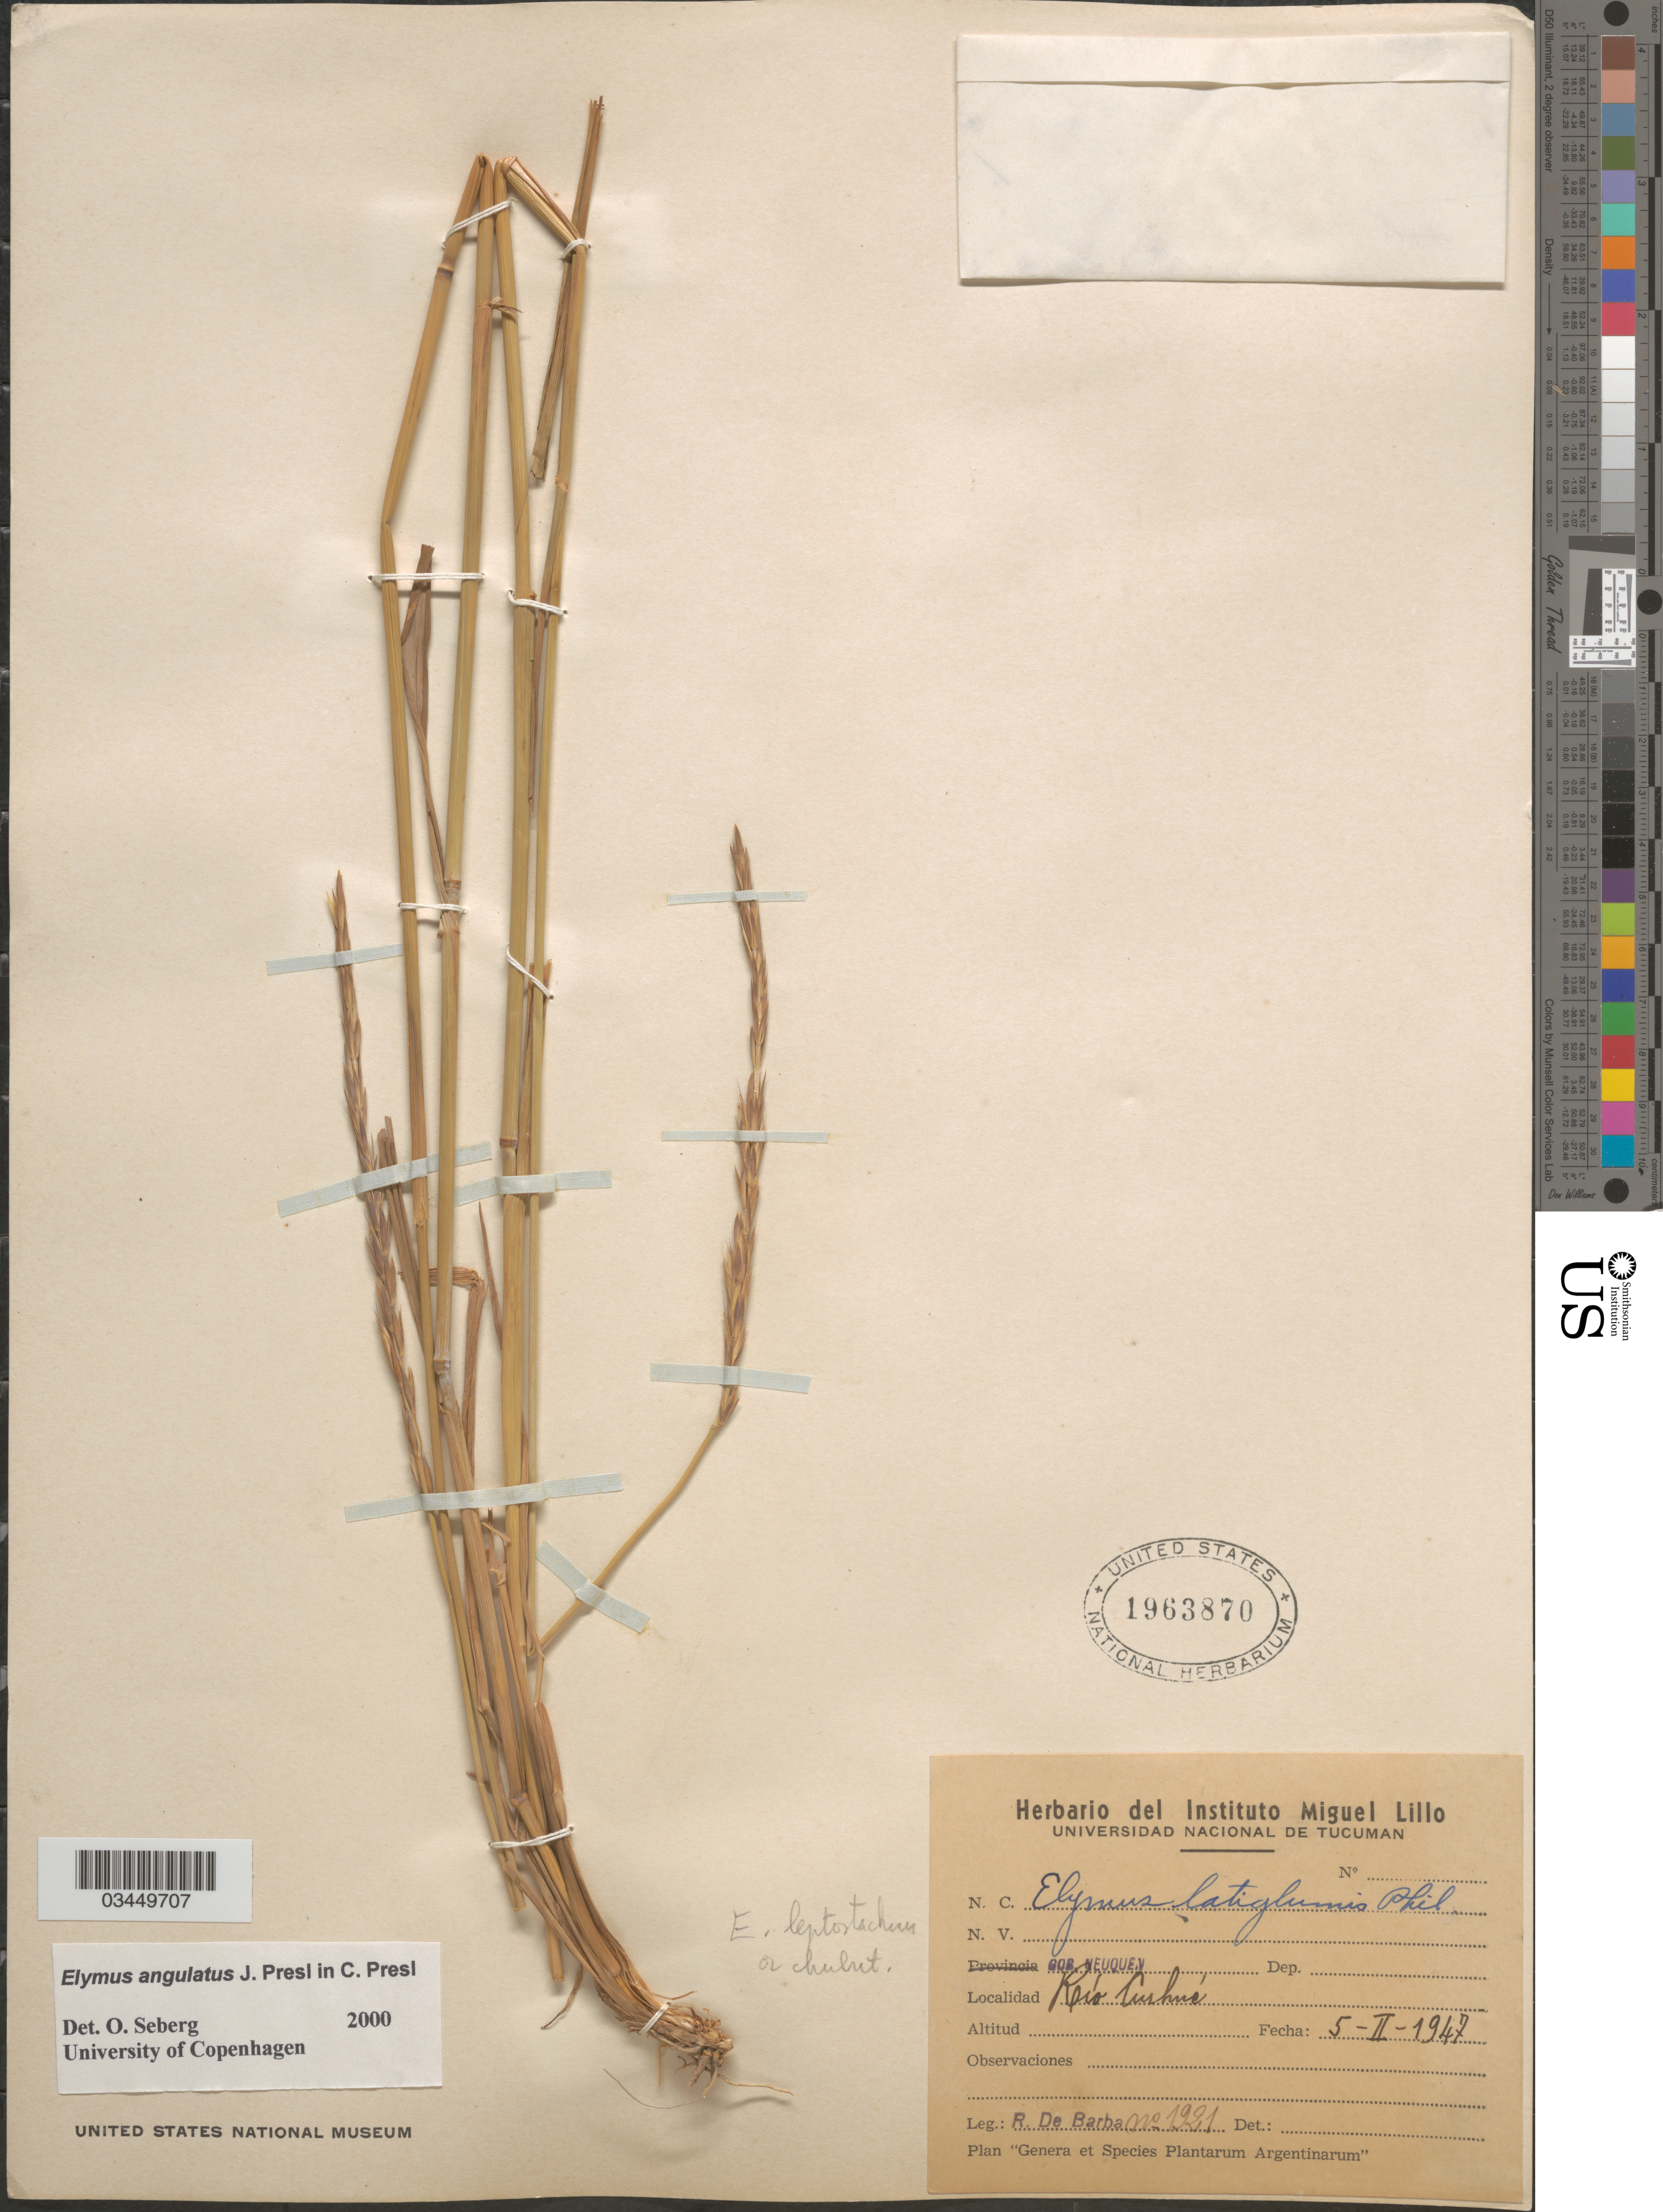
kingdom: Plantae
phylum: Tracheophyta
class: Liliopsida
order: Poales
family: Poaceae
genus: Elymus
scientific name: Elymus angulatus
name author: J. Presl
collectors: R. De Barba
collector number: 1921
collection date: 1947-02-05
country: Argentina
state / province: Neuquen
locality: Gob. Neuquen. Río Carhué.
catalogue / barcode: US 1963870